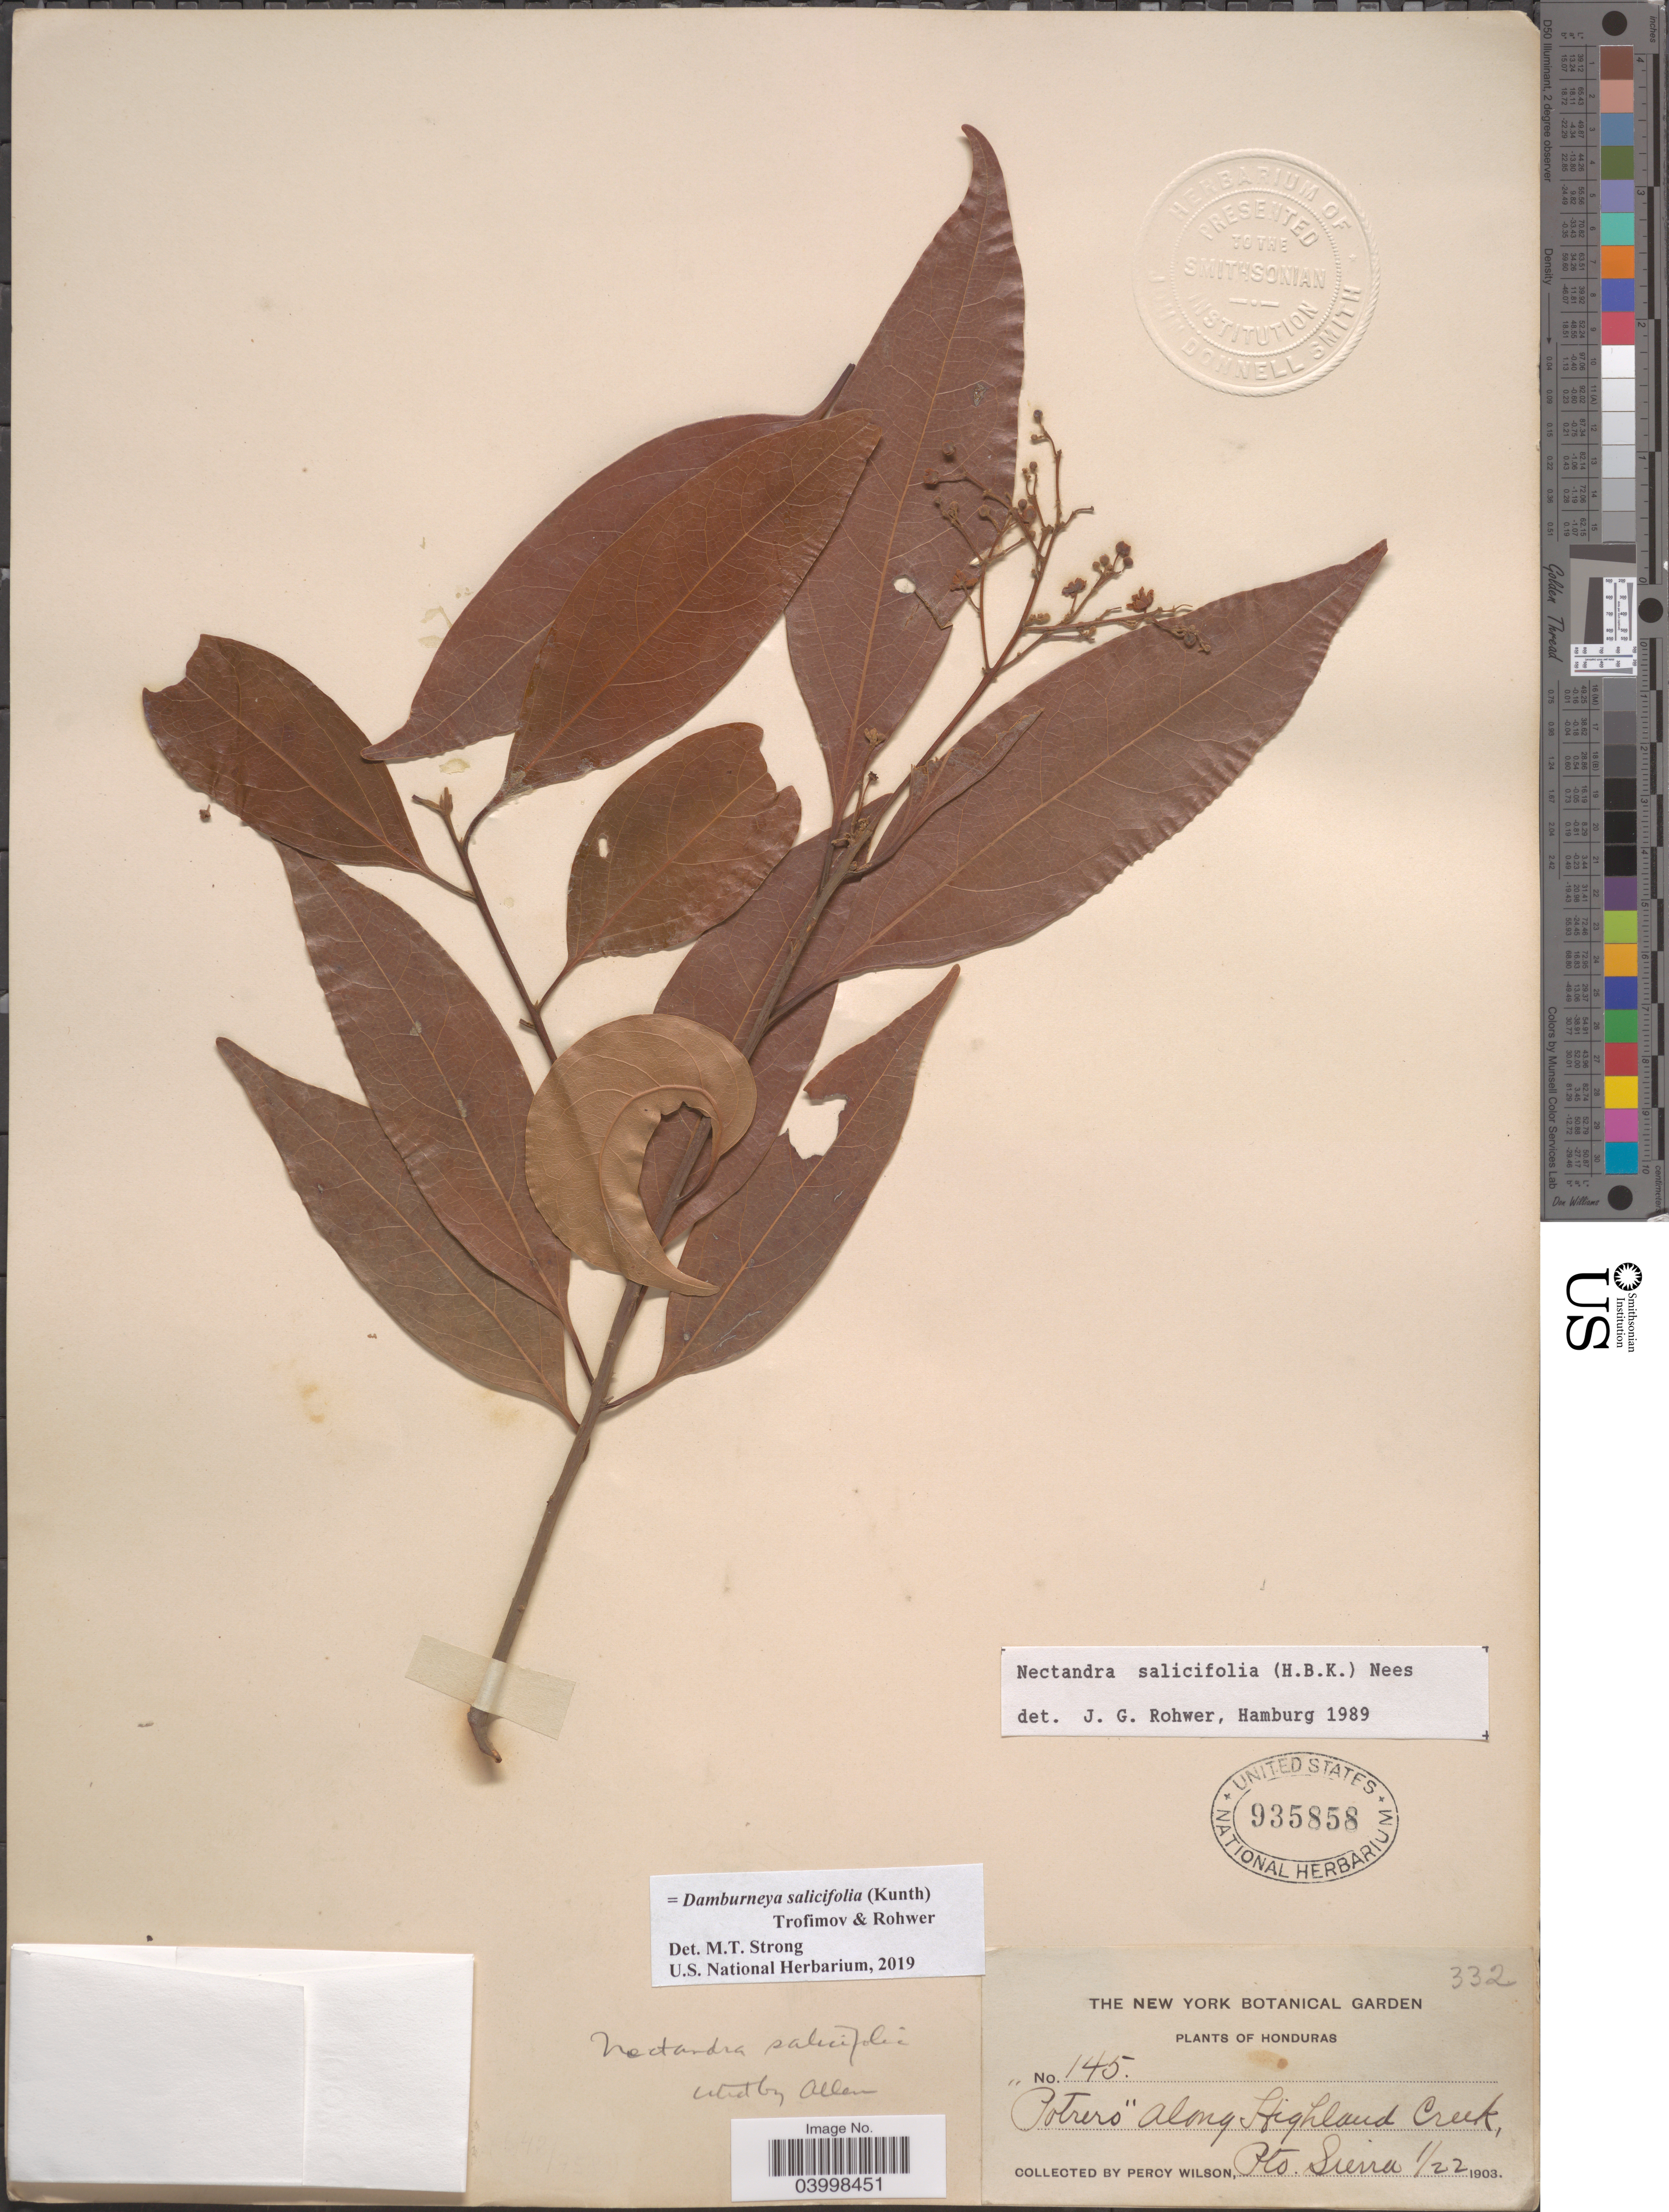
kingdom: Plantae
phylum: Tracheophyta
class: Magnoliopsida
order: Laurales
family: Lauraceae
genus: Damburneya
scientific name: Damburneya salicifolia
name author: (Kunth) Trofimov & Rohwer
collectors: P. Wilson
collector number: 145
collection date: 1903-01-22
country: Honduras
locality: Potrero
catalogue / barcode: US 935858